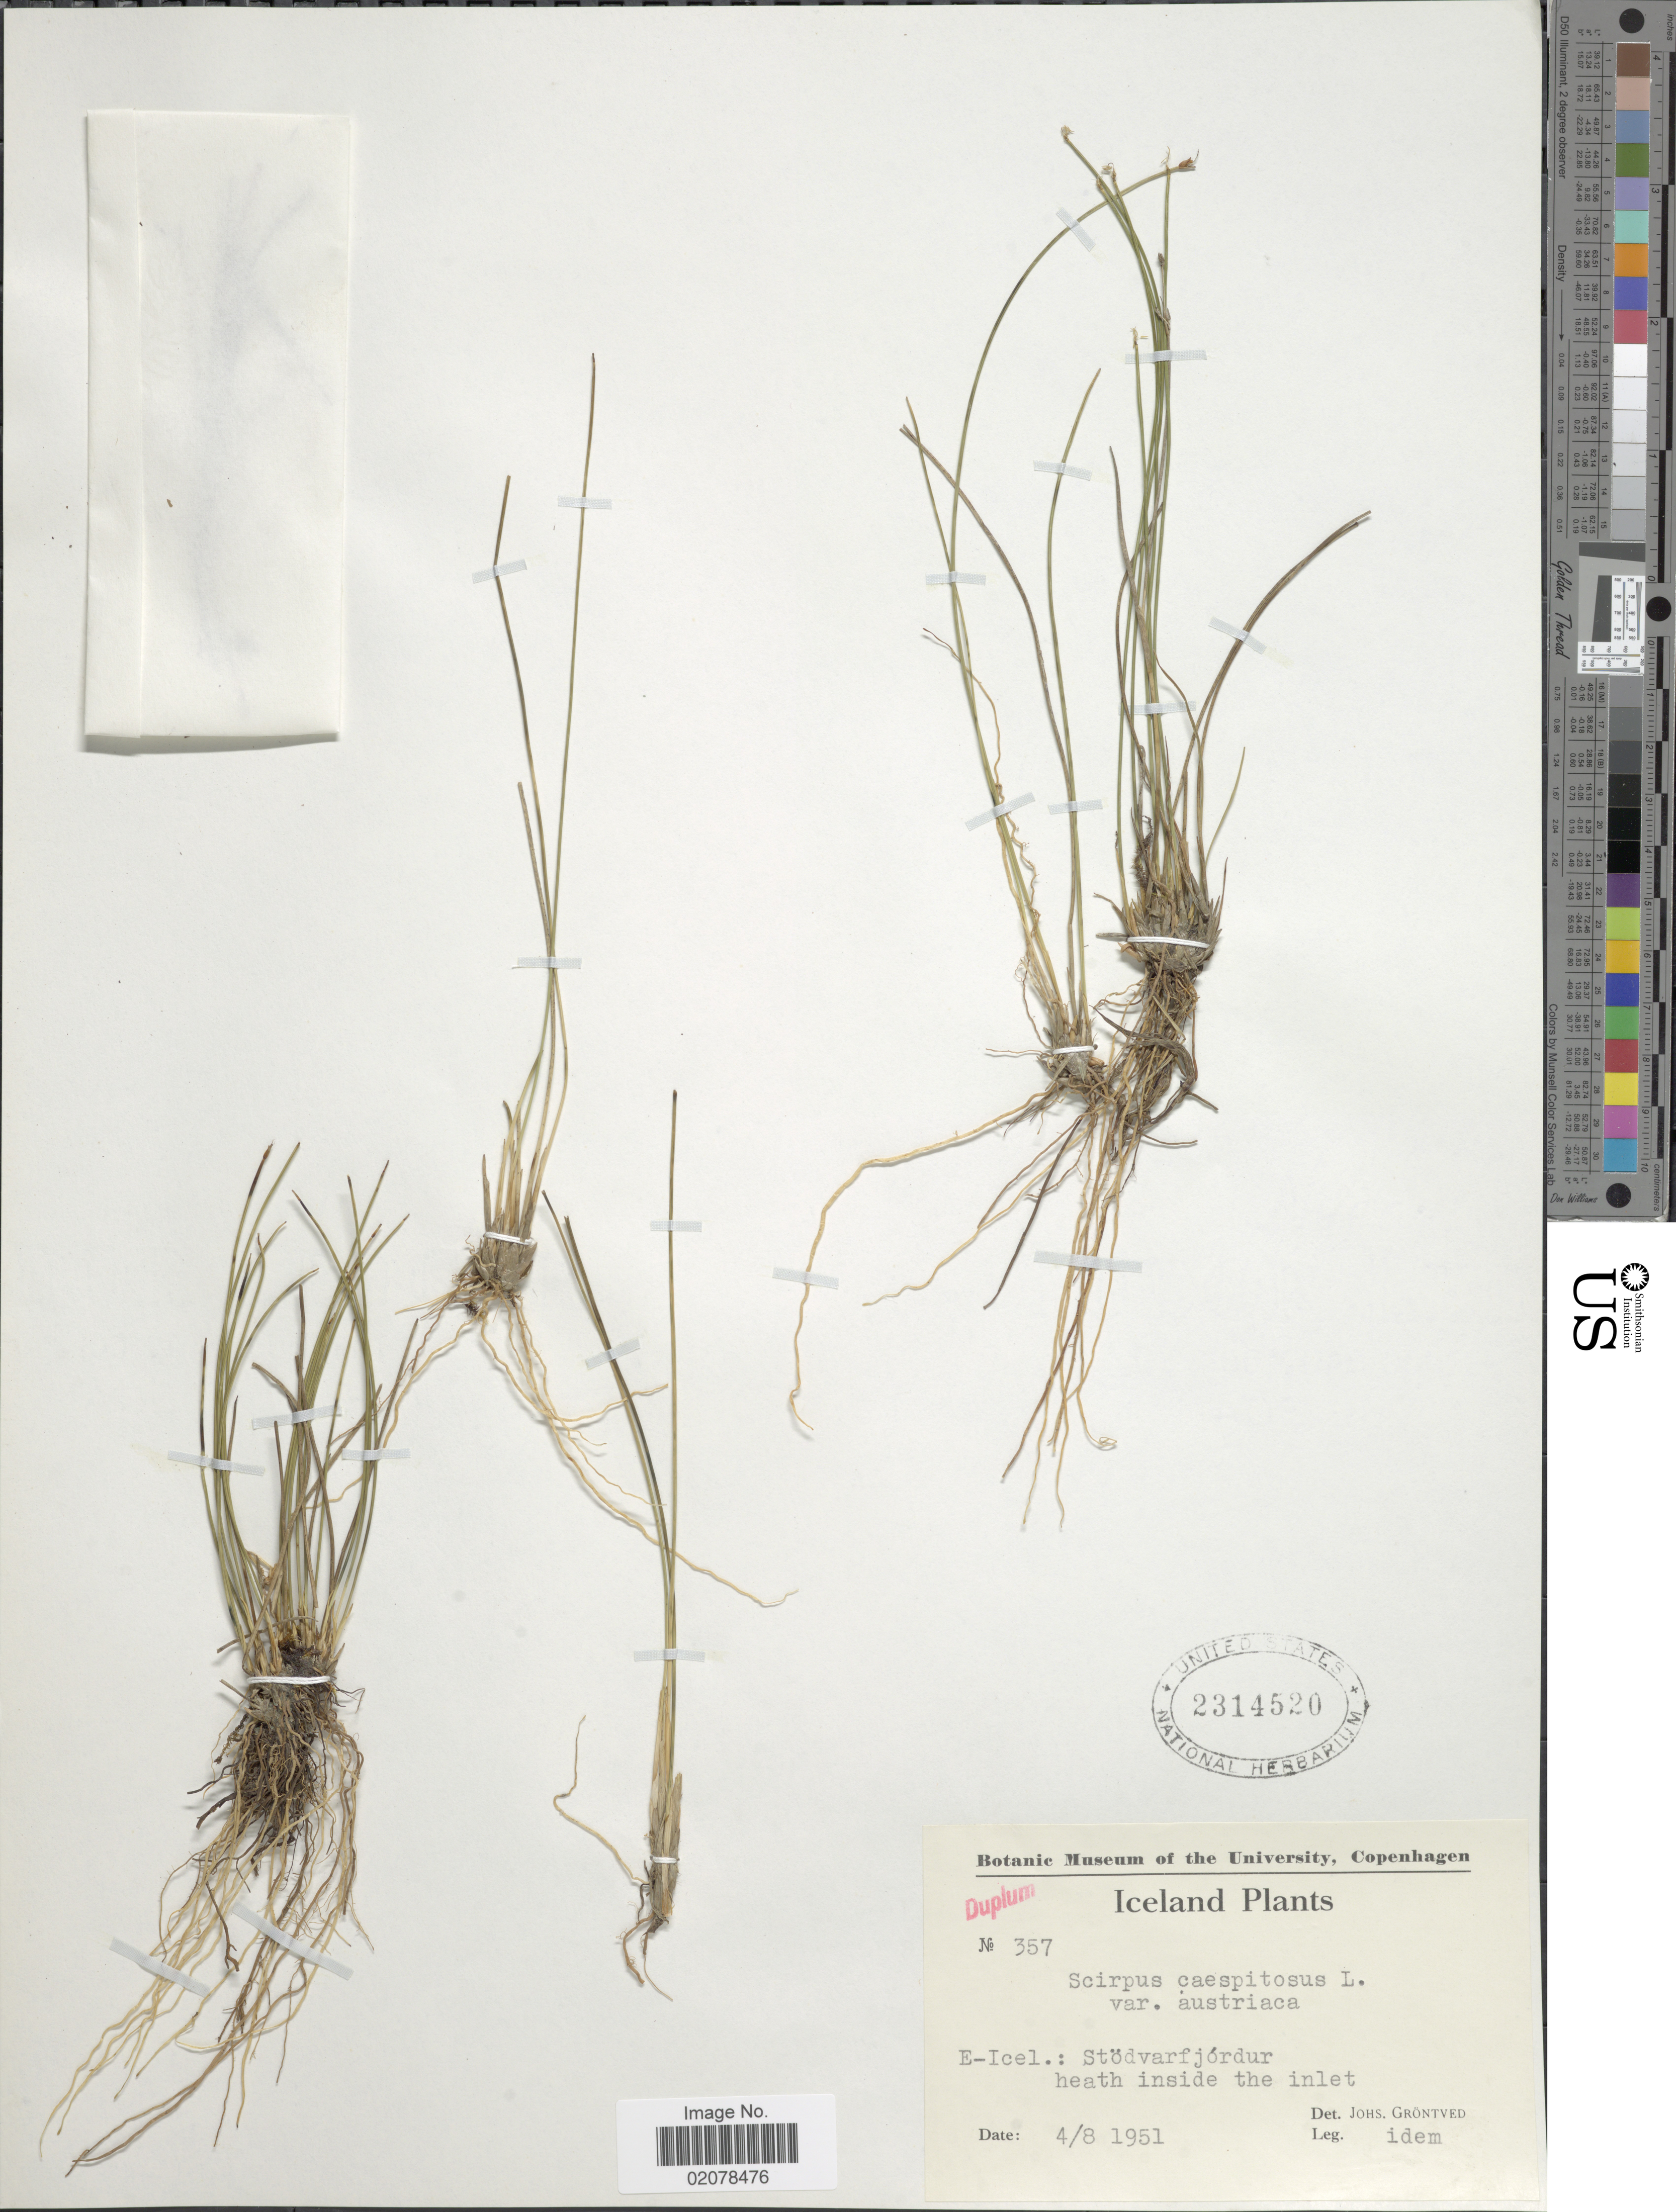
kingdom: Plantae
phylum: Tracheophyta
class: Liliopsida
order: Poales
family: Cyperaceae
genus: Trichophorum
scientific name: Trichophorum cespitosum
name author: (L.) Hartm.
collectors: J. Gröntved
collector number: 357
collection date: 1951-08-04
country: Iceland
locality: E-icel: Stödvarfjórdur heath inside the inlet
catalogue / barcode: US 2314520